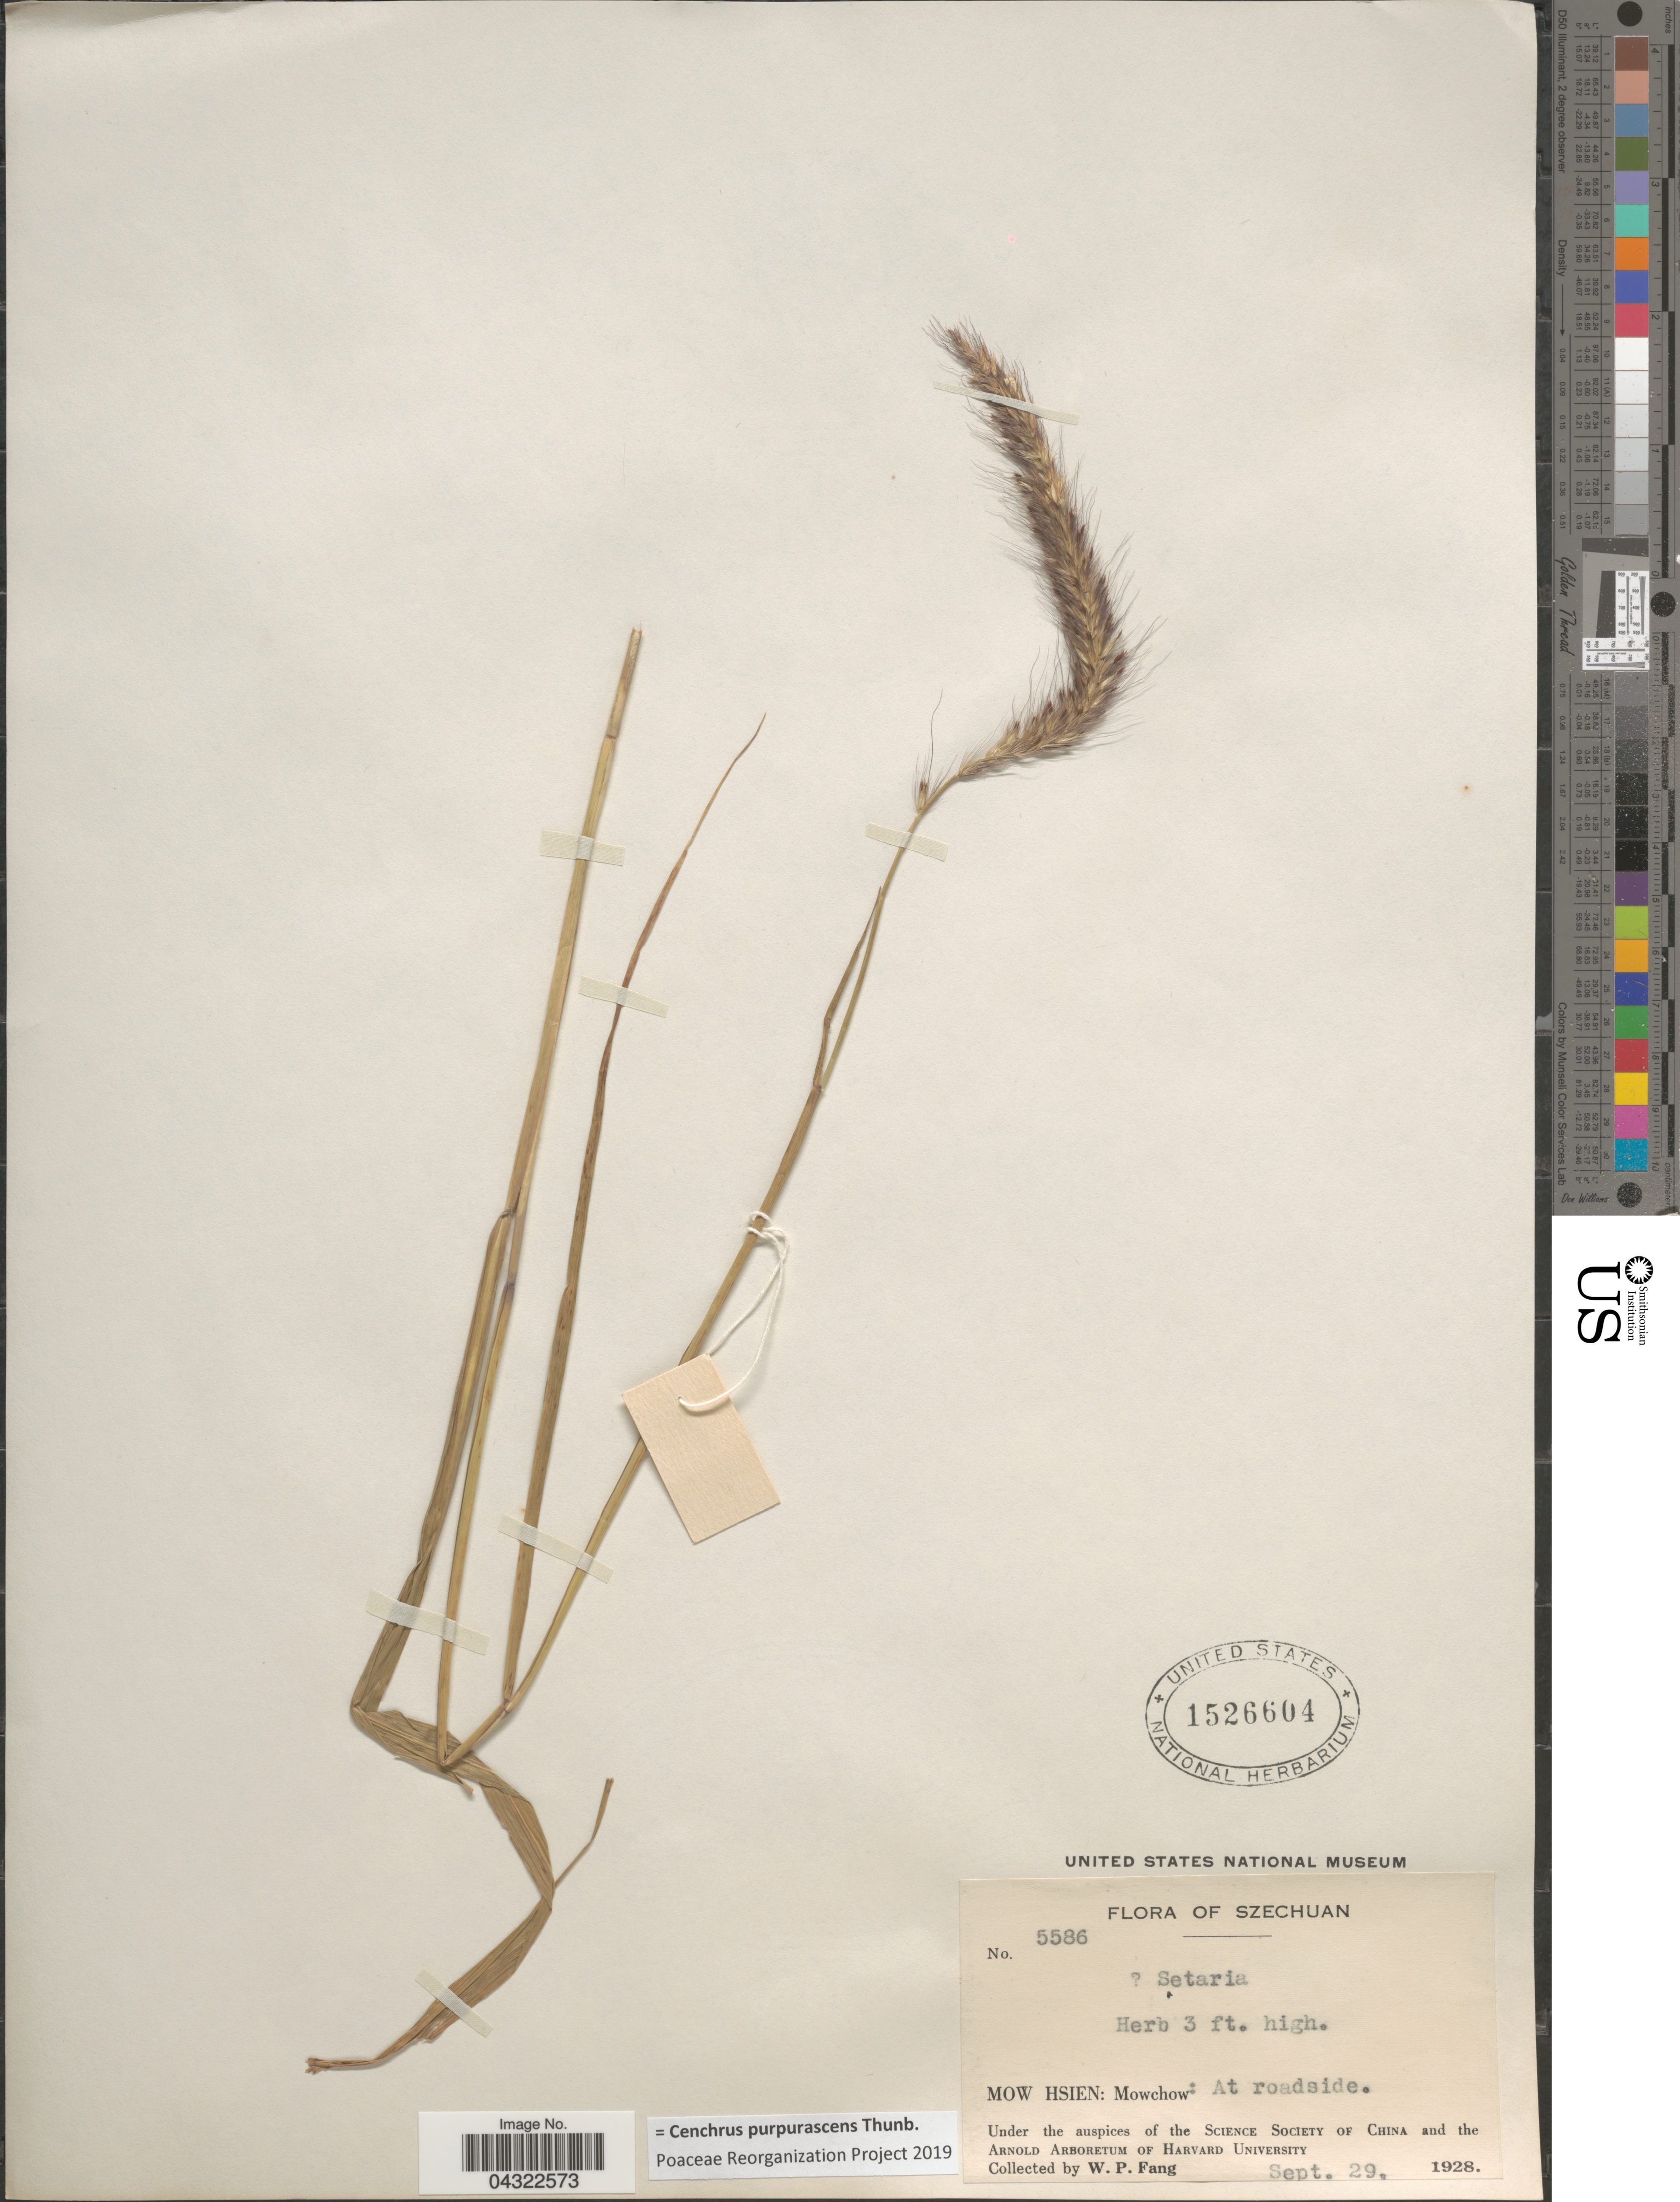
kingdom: Plantae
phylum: Tracheophyta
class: Liliopsida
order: Poales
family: Poaceae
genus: Cenchrus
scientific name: Cenchrus purpurascens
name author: Thunb.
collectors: W. P. Fang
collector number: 5586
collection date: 1928-09-29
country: China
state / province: Sichuan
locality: Szechuan. Mow Hsien: Mowchow: At roadside.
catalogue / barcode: US 1526604